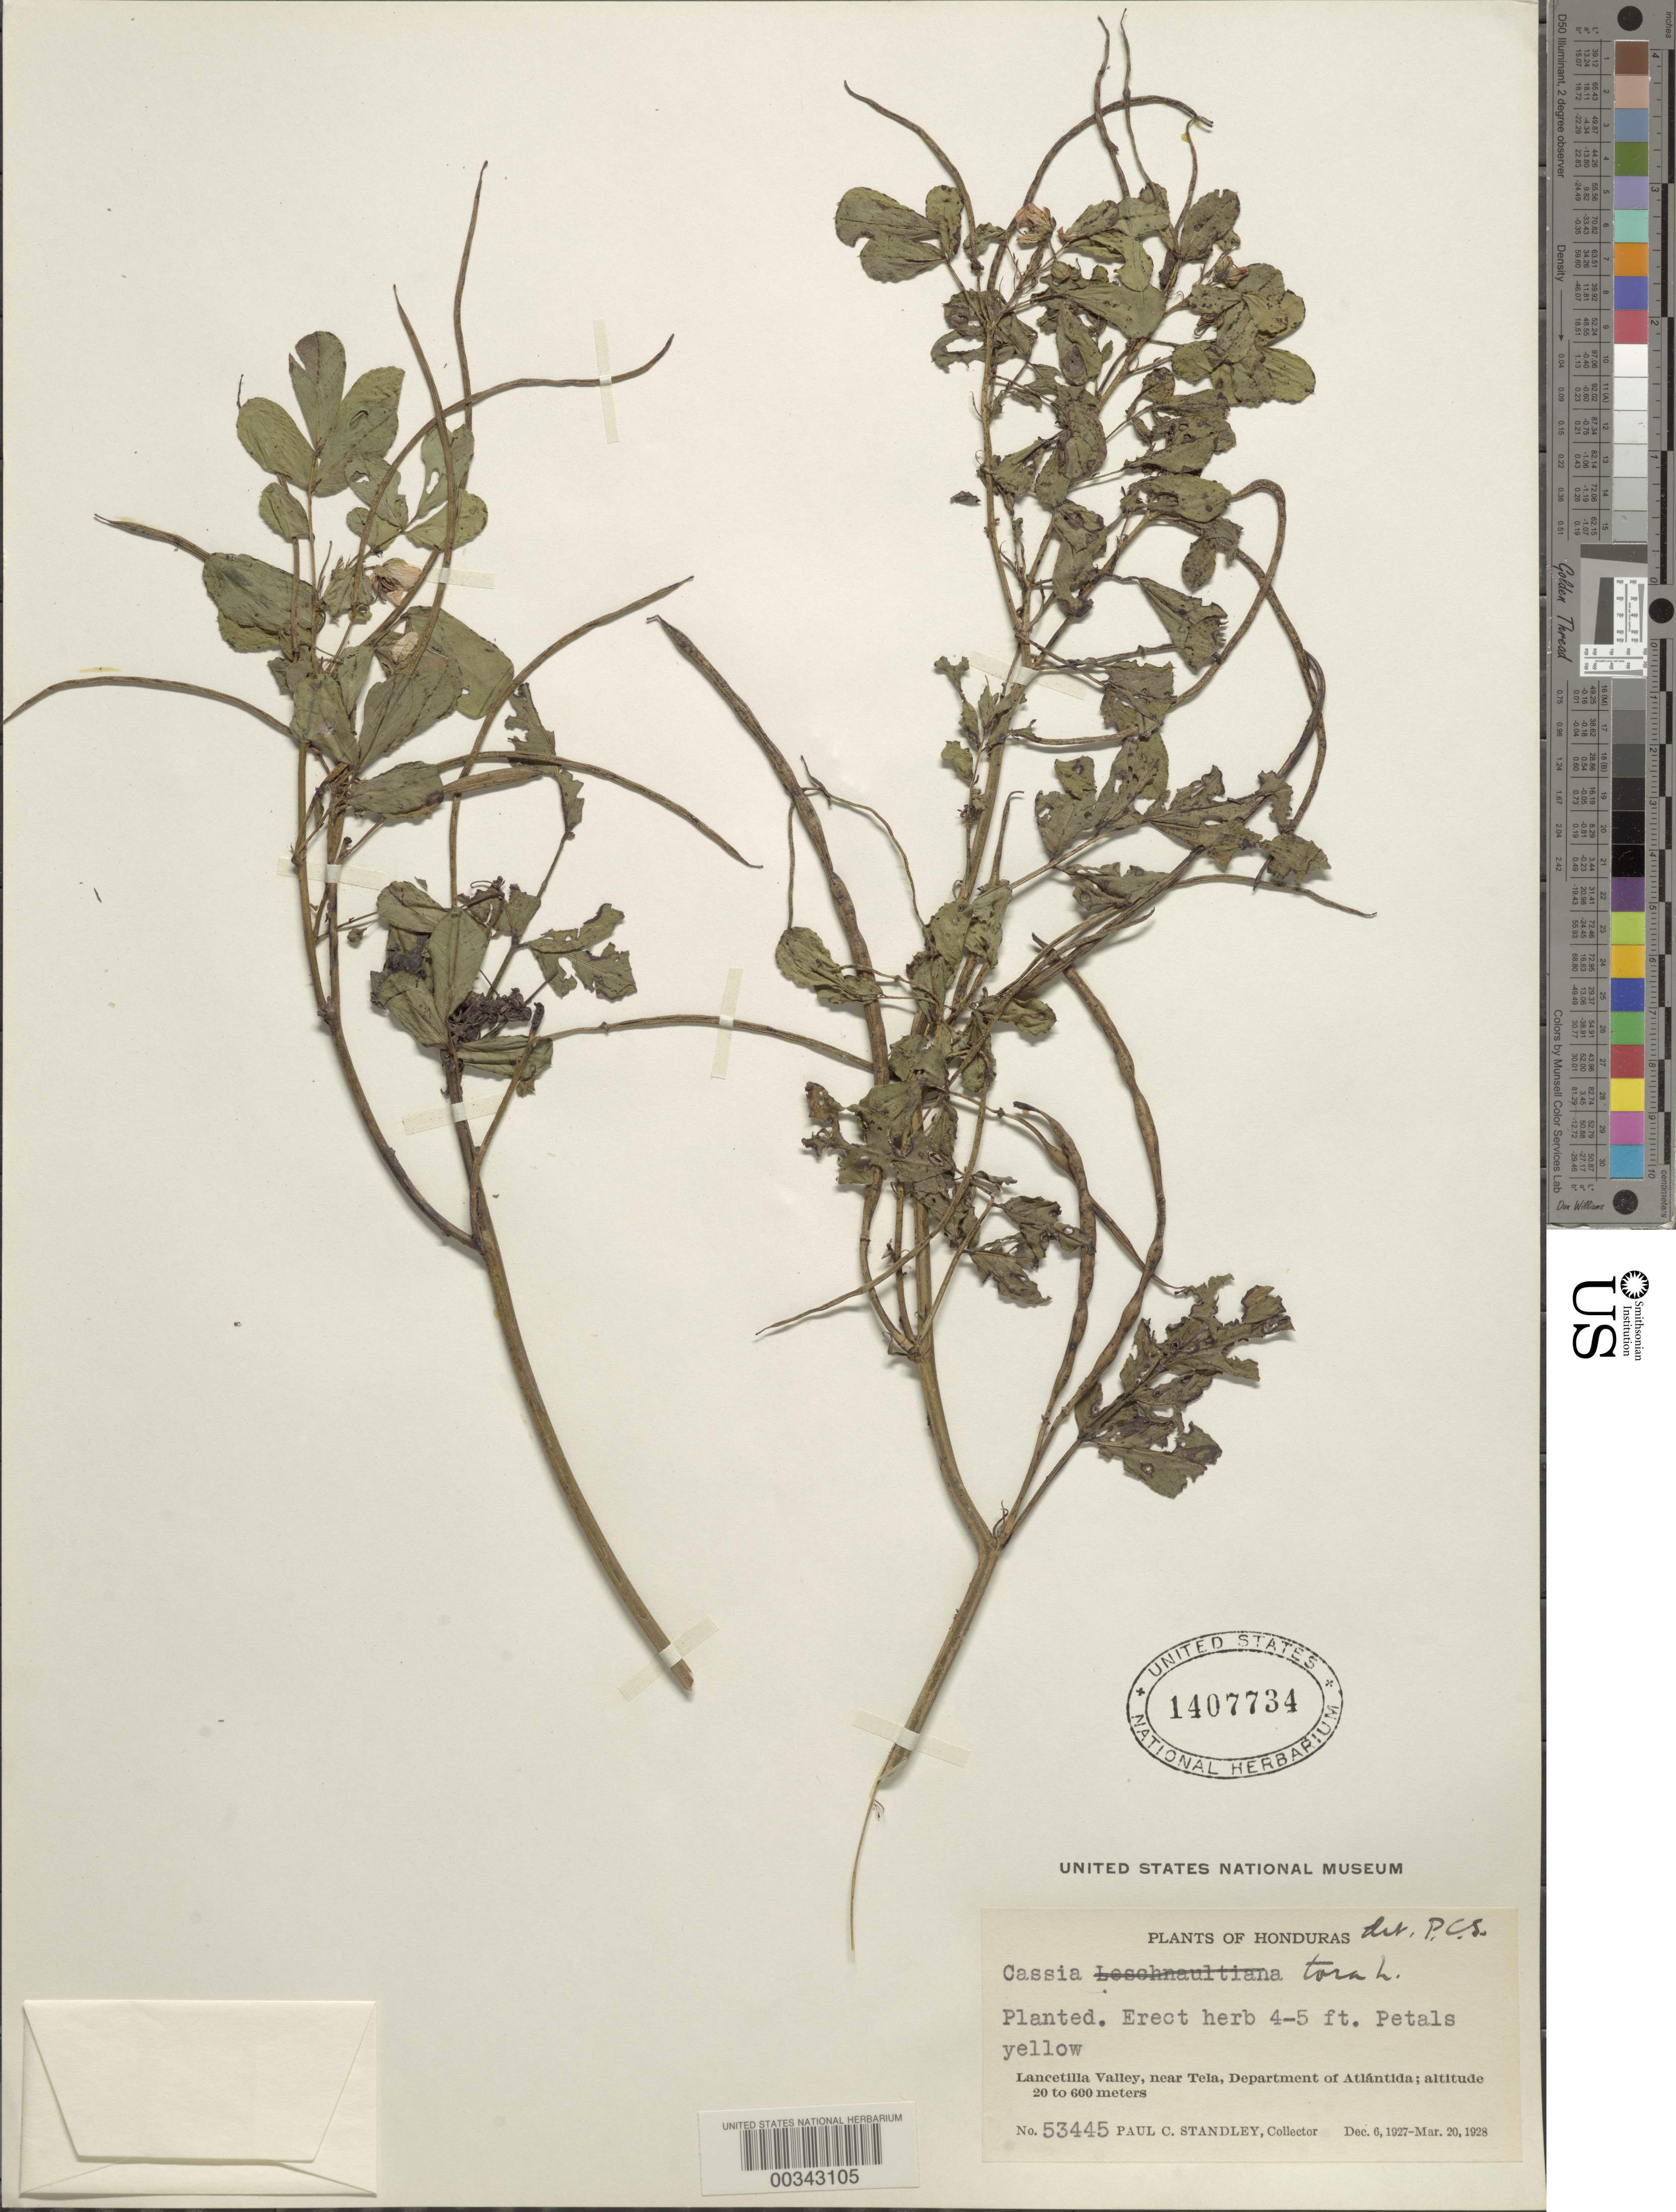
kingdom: Plantae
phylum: Tracheophyta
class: Magnoliopsida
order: Fabales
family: Fabaceae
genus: Senna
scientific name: Senna obtusifolia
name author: (L.) H.S. Irwin & Barneby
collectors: P. C. Standley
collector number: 53445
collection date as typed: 06 Dec 1927 to 20 Mar 1928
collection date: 1927-12-06/1928-03-20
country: Honduras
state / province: Atlántida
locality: Lancetilla Valley, near teia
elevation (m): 20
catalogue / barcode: US 1407734